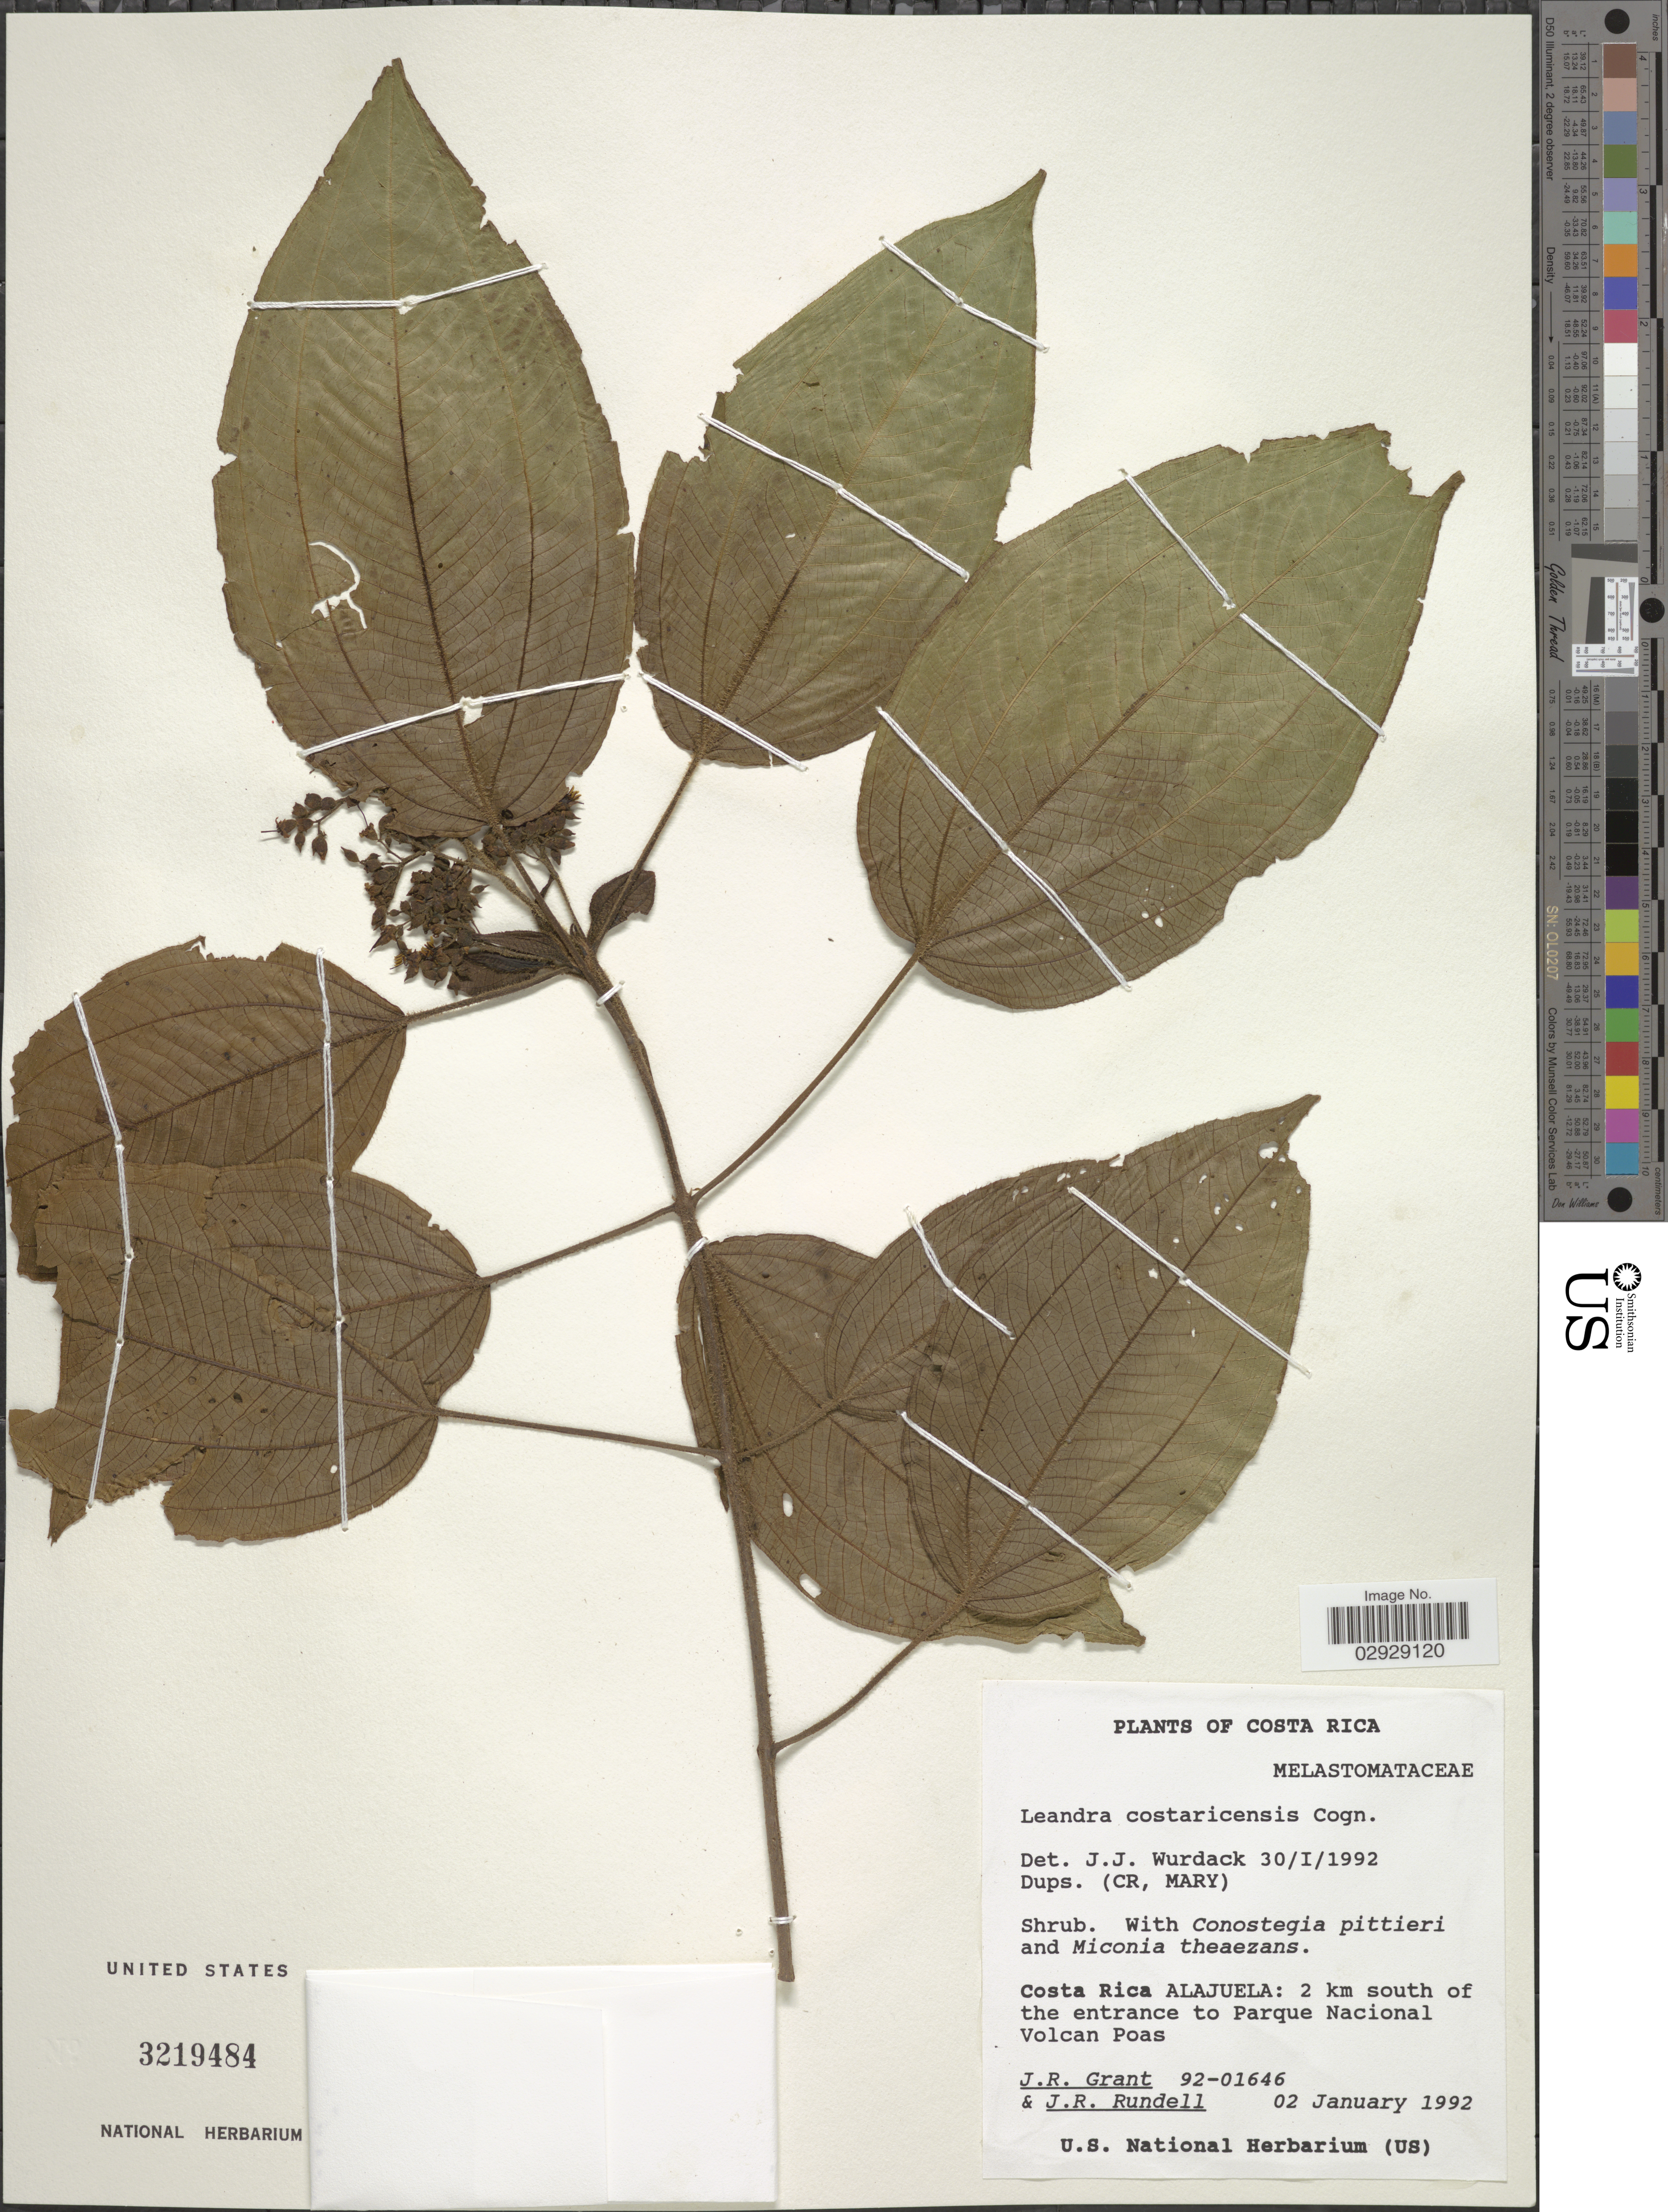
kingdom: Plantae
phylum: Tracheophyta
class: Magnoliopsida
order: Myrtales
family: Melastomataceae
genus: Leandra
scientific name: Leandra costaricensis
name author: Cogn.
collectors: J. Grant & J. R. Rundell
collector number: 92-01646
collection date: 1992-01-02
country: Costa Rica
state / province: Alajuela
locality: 2 km south of the entrance to Parque Nacional Volcan Poas.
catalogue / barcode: US 3219484